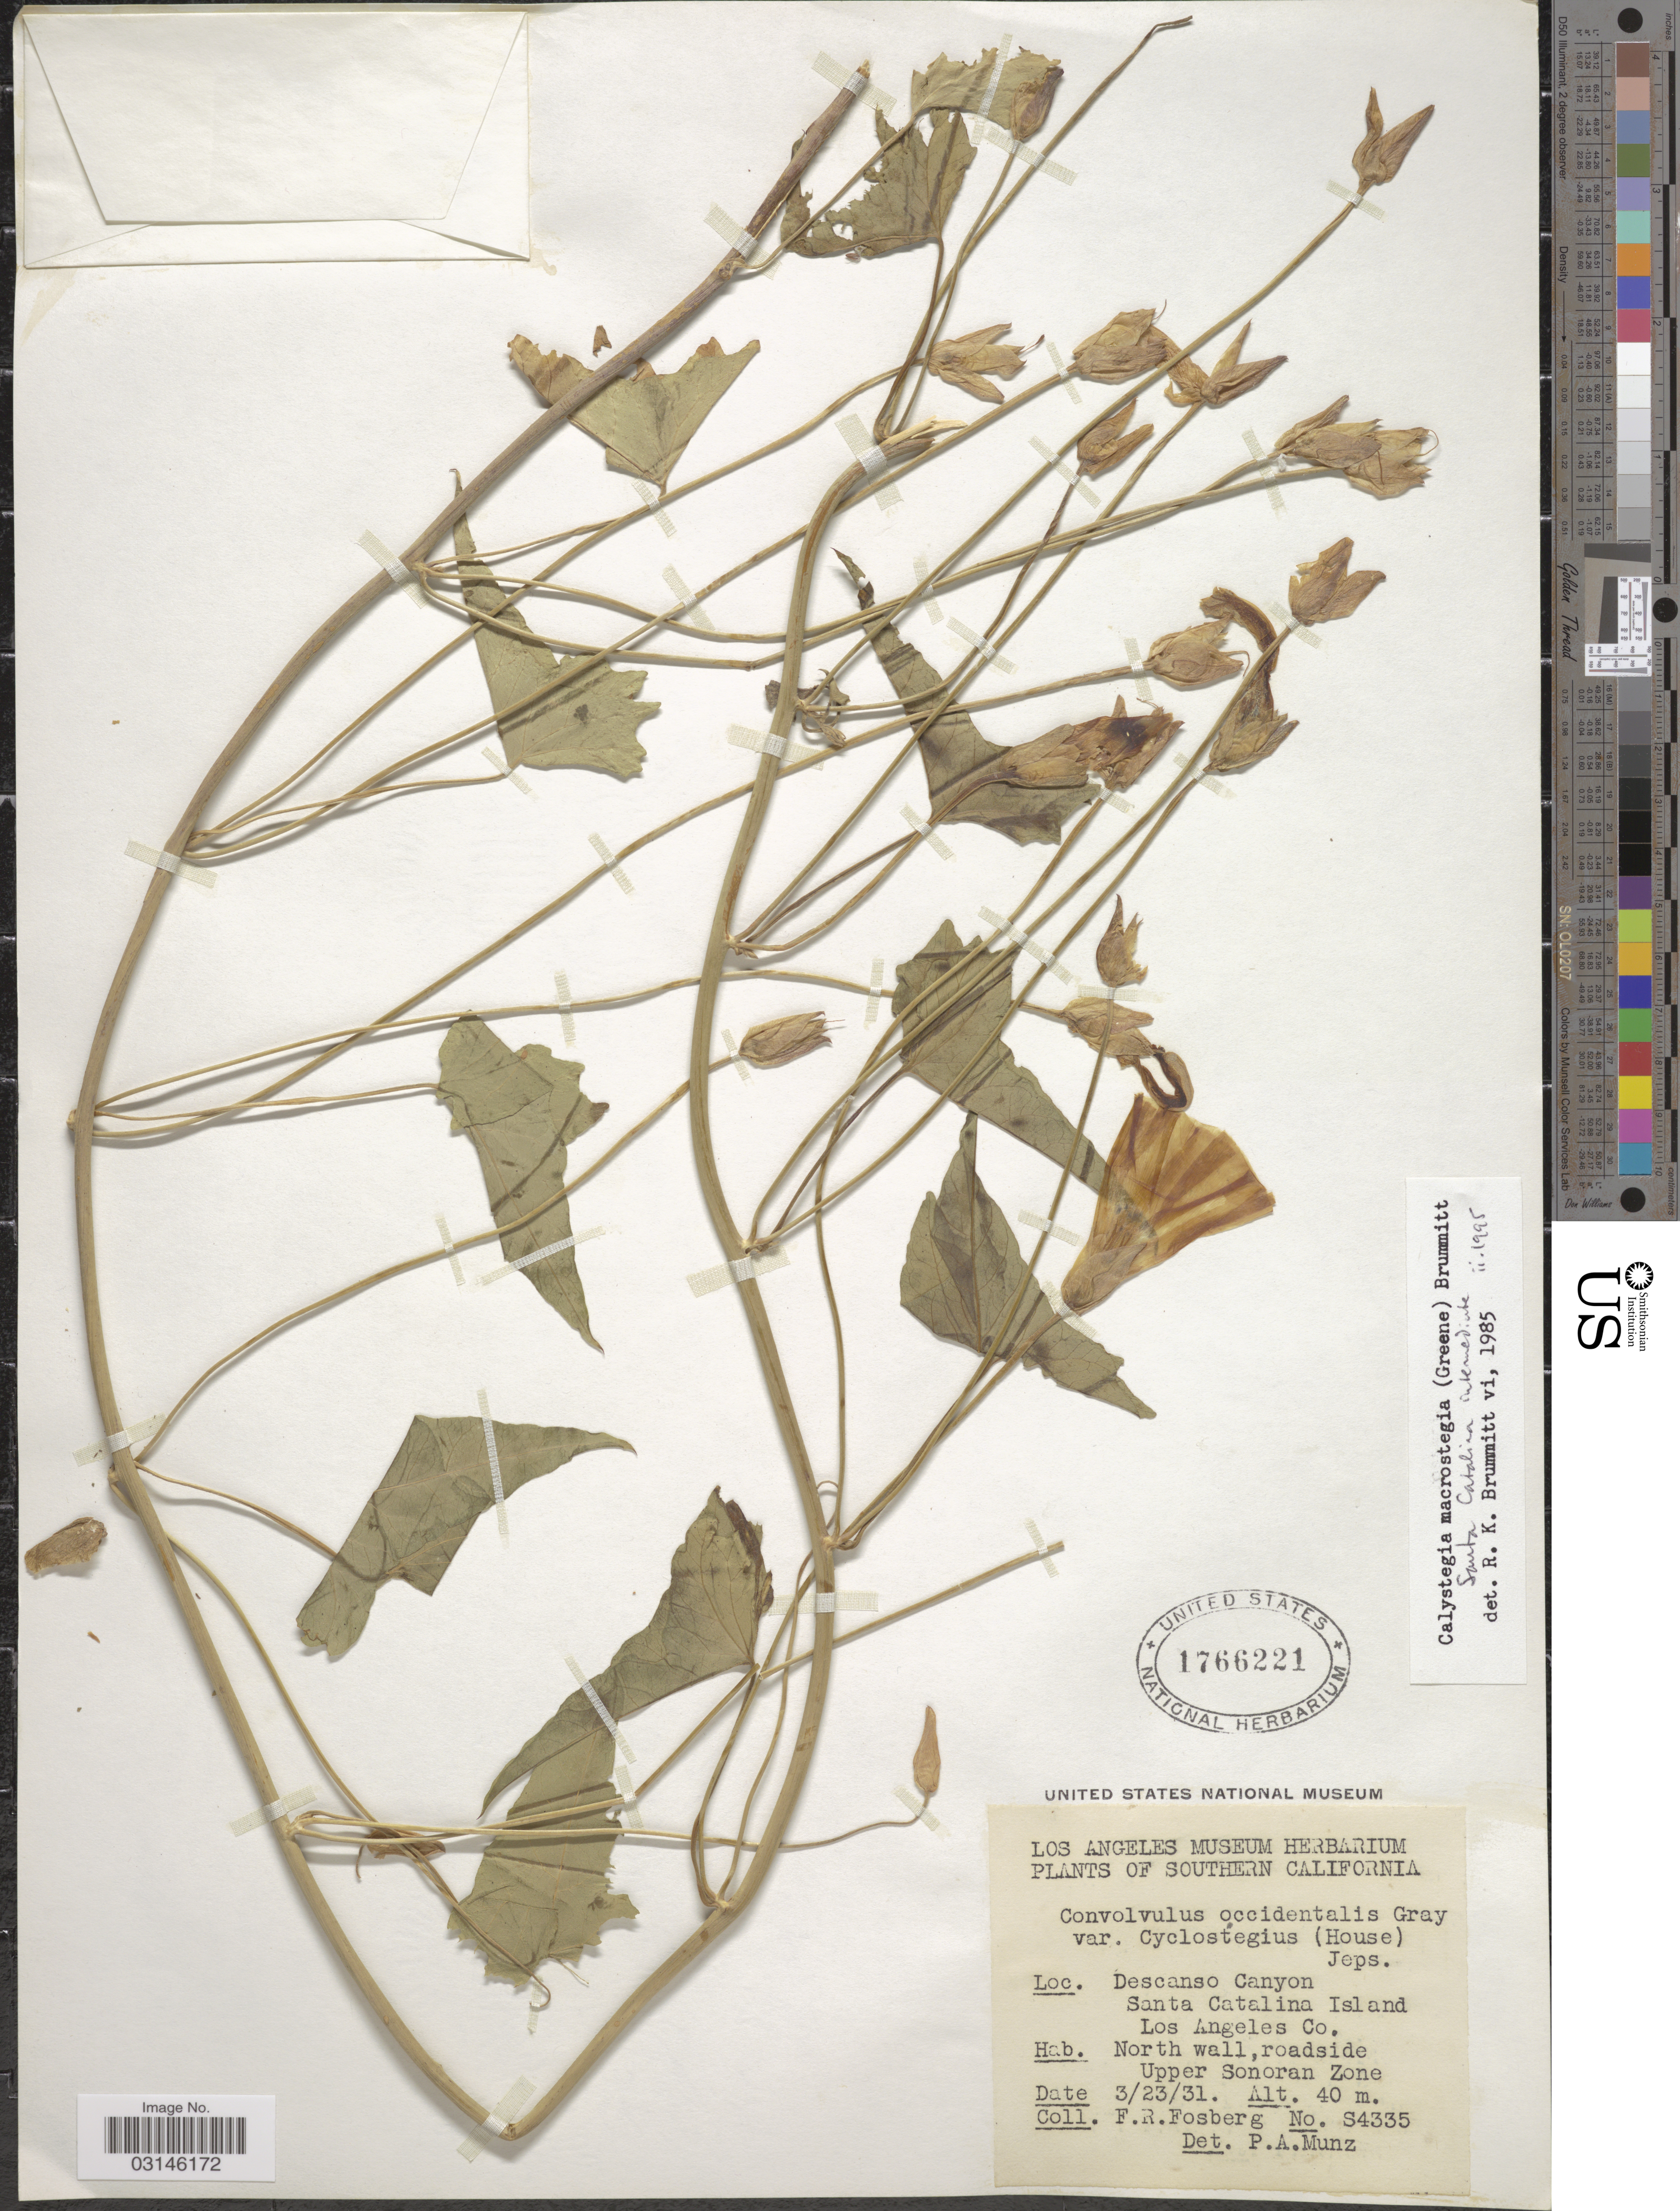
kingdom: Plantae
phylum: Tracheophyta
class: Magnoliopsida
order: Solanales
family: Convolvulaceae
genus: Calystegia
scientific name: Calystegia macrostegia subsp. macrostegia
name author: (Greene) Brummitt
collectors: F. R. Fosberg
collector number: S4335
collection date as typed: Transcribed d/m/y: 23/3/31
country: United States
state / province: California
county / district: Los Angeles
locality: Southern California, Descanso Canyon, Santa Catalina Island, Los Angeles Co., North wall, roadside, Upper Sonoran Zone.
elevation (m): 40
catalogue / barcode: US 1766221